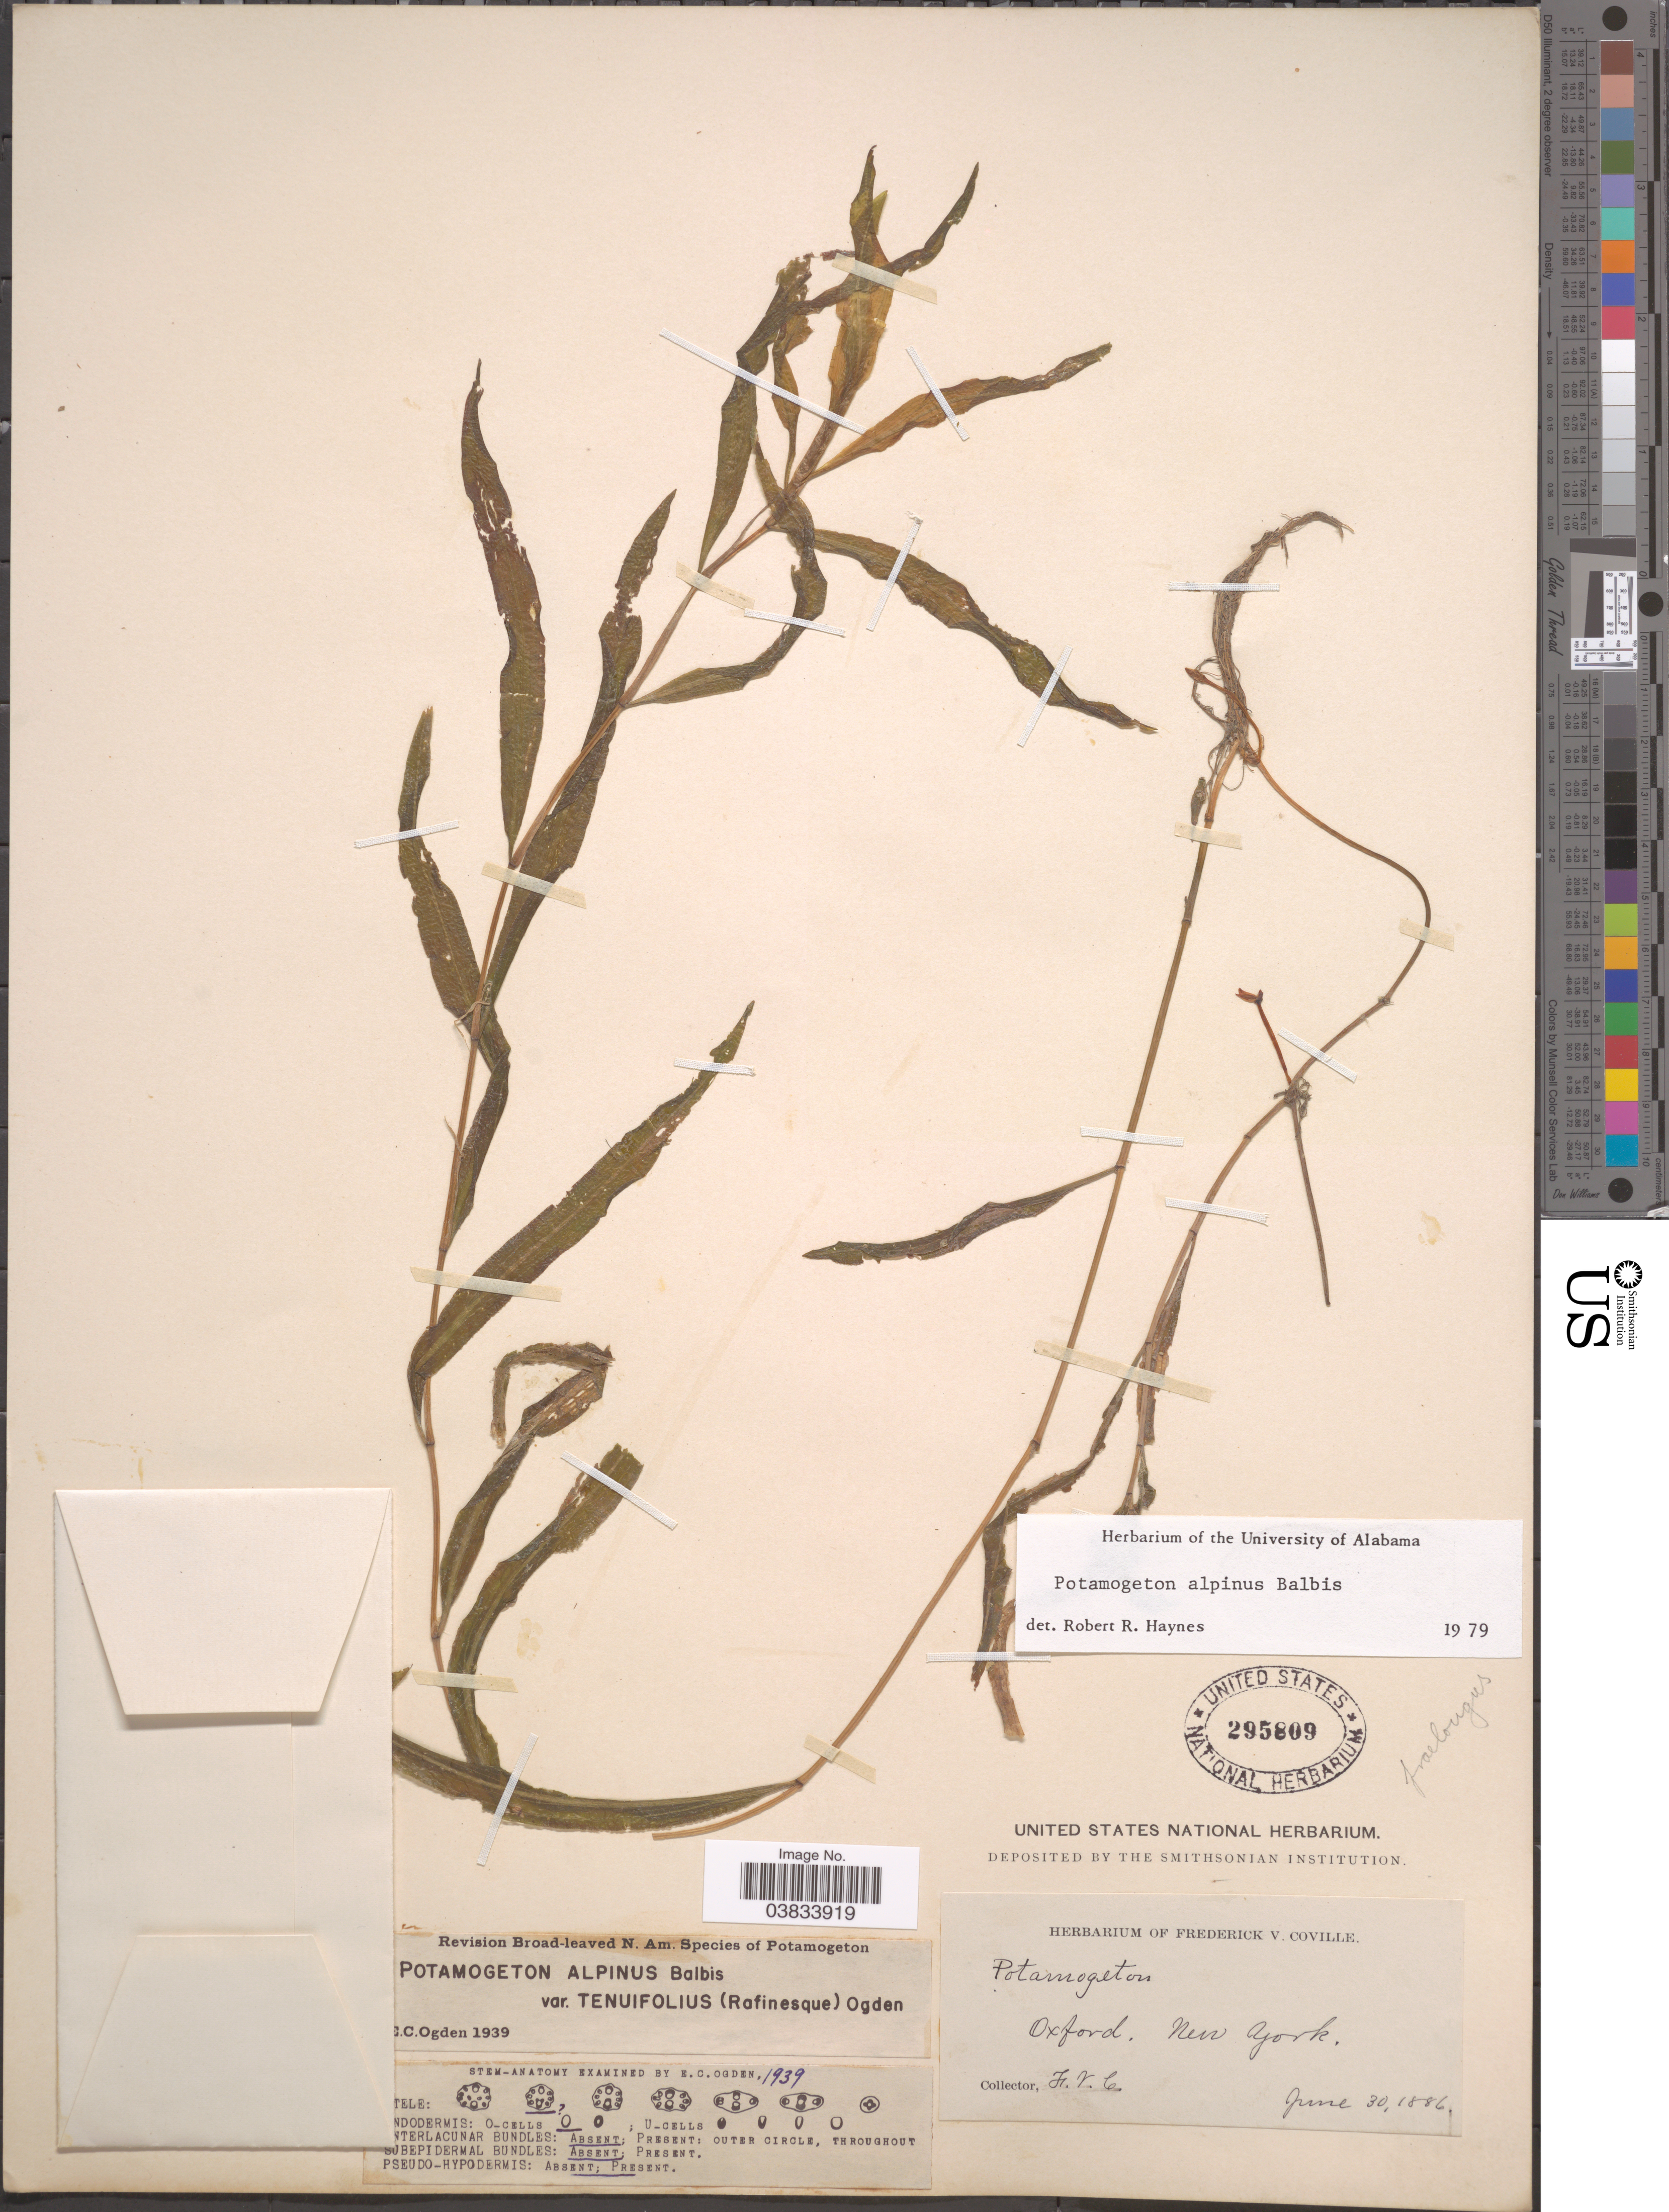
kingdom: Plantae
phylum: Tracheophyta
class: Liliopsida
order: Alismatales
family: Potamogetonaceae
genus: Potamogeton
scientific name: Potamogeton alpinus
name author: Balb.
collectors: F. V. Coville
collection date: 1886-06-30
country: United States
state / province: New York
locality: Oxford.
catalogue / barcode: US 295809